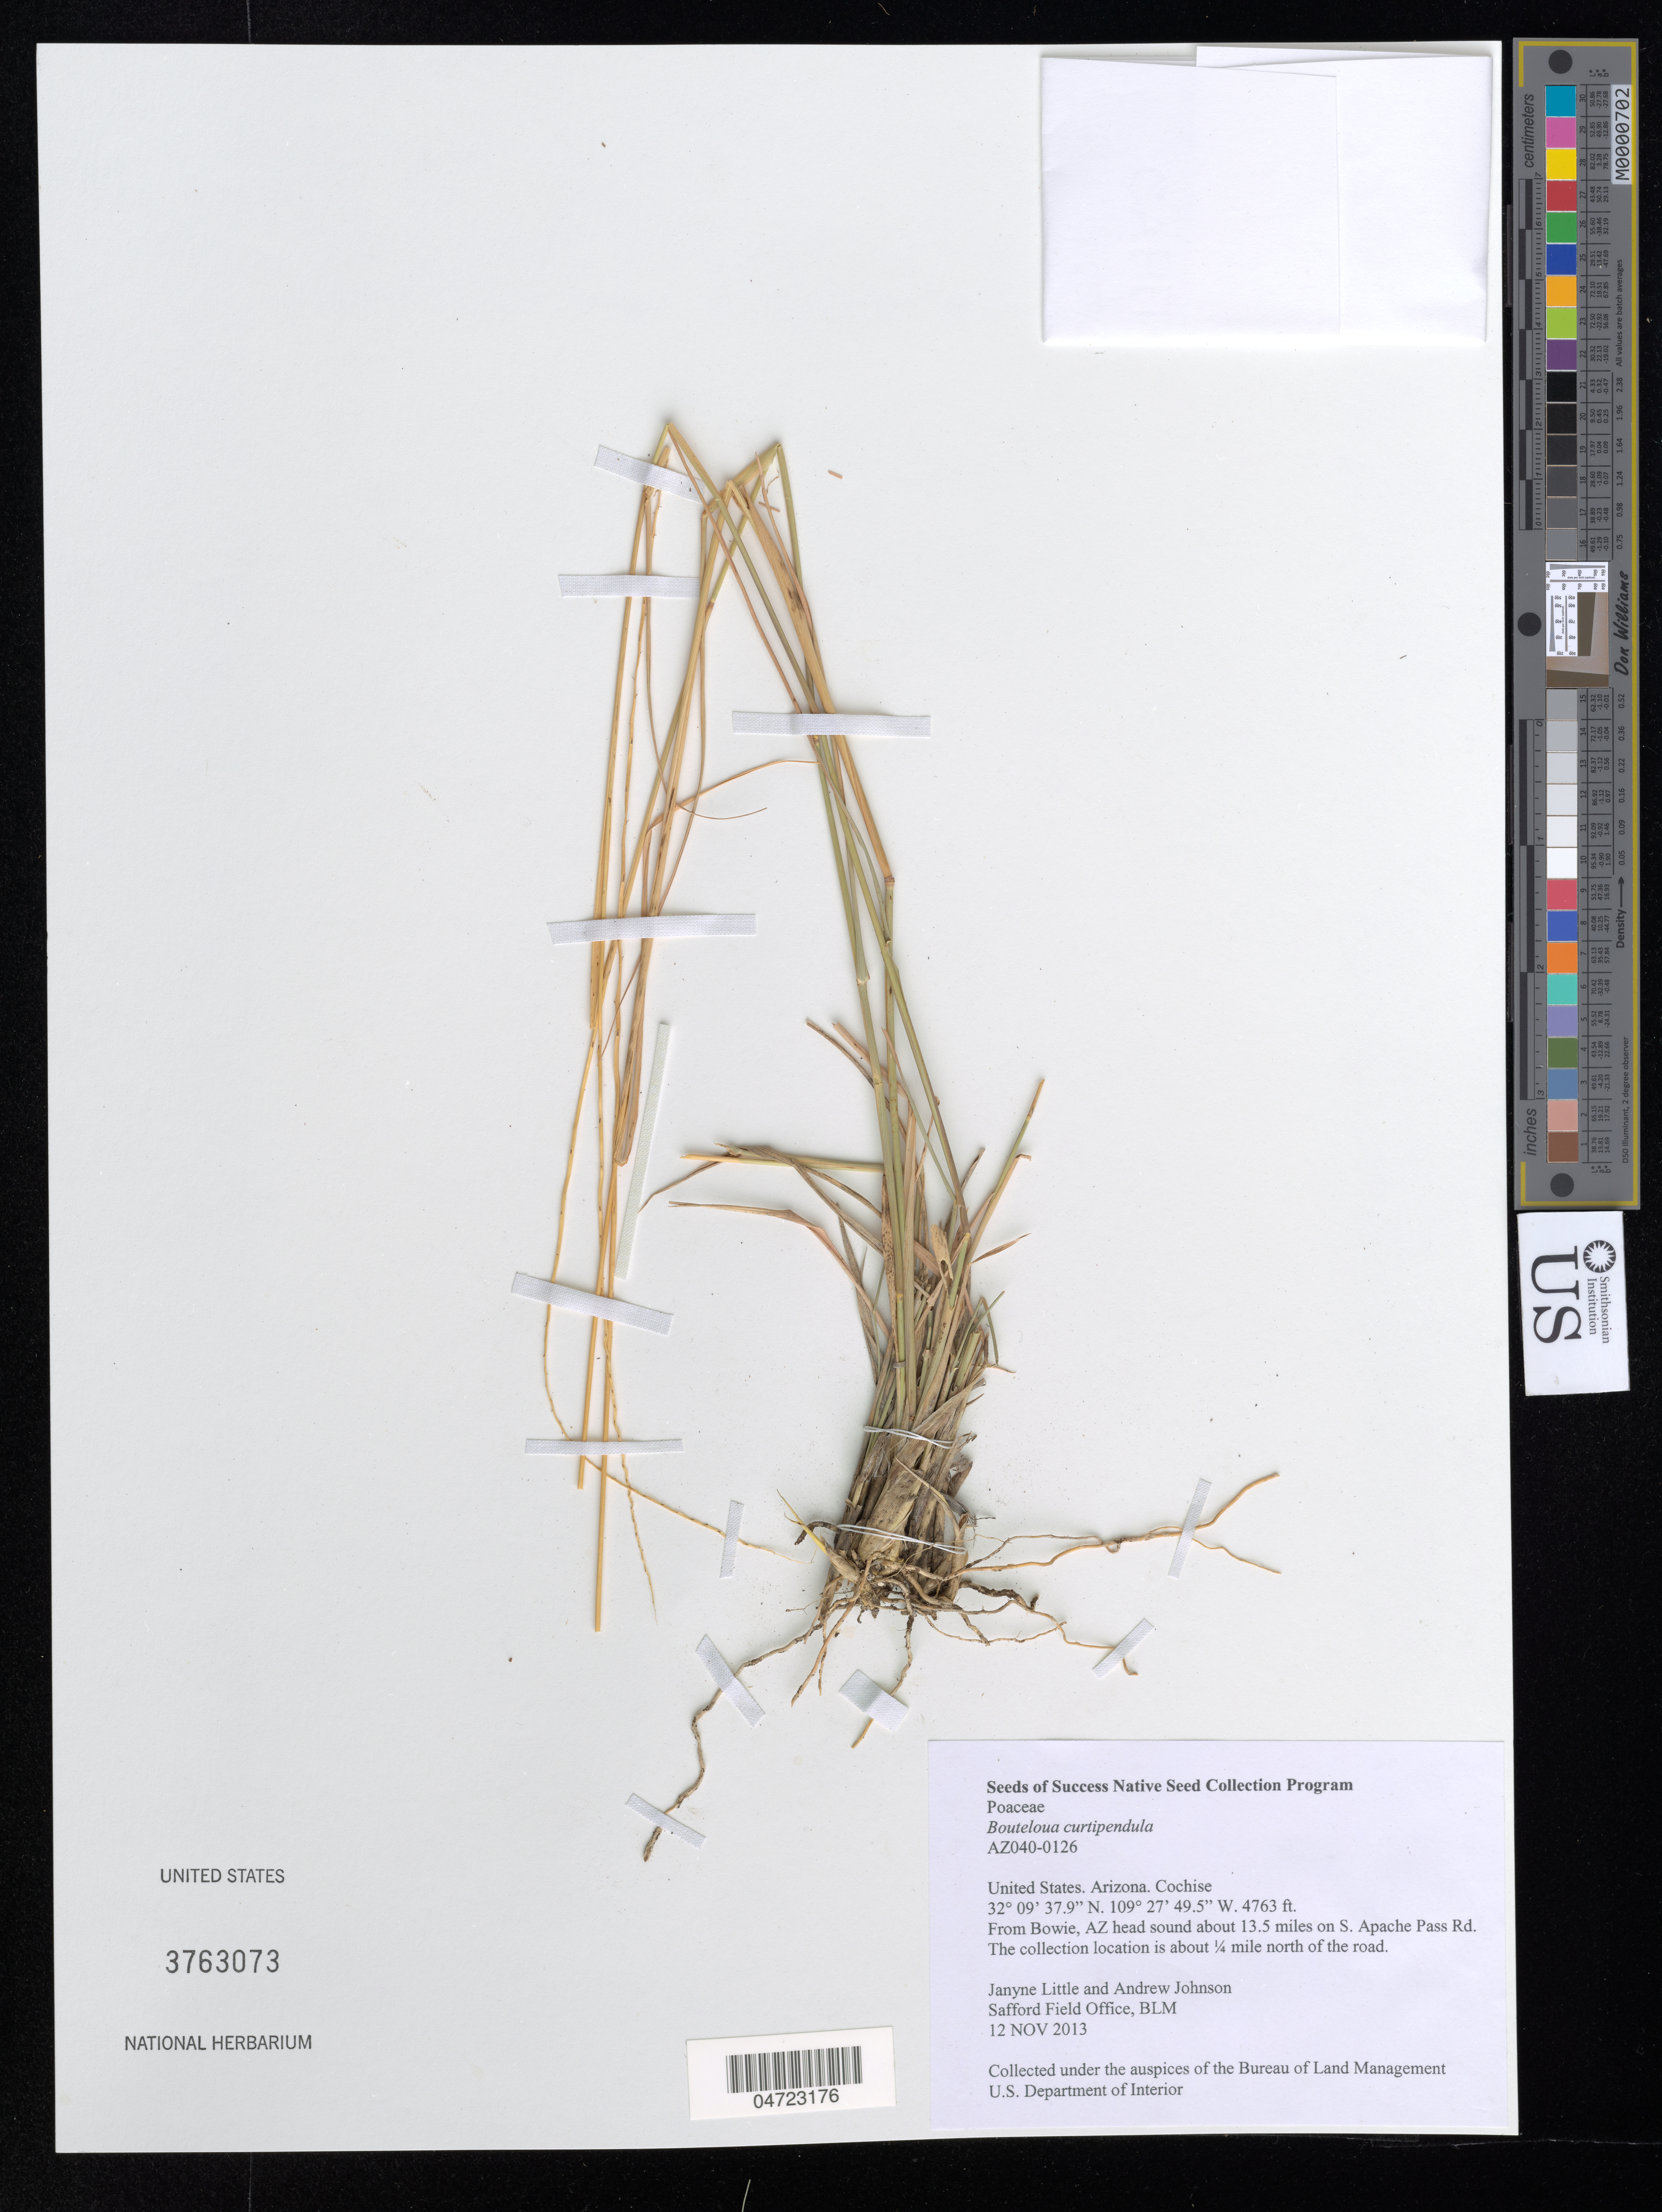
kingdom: Plantae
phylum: Tracheophyta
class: Liliopsida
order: Poales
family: Poaceae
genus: Bouteloua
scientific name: Bouteloua curtipendula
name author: (Michx.) Torr.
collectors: J. Little & A. Johnson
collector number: AZ040-0126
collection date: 2013-11-12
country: United States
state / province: Arizona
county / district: Cochise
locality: Cochise. From Bowie, AZ head sound about 13.5 miles on S. Apache Pass Rd. The collection location is about ¼ mile north of the road.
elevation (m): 1452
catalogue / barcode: US 3763073